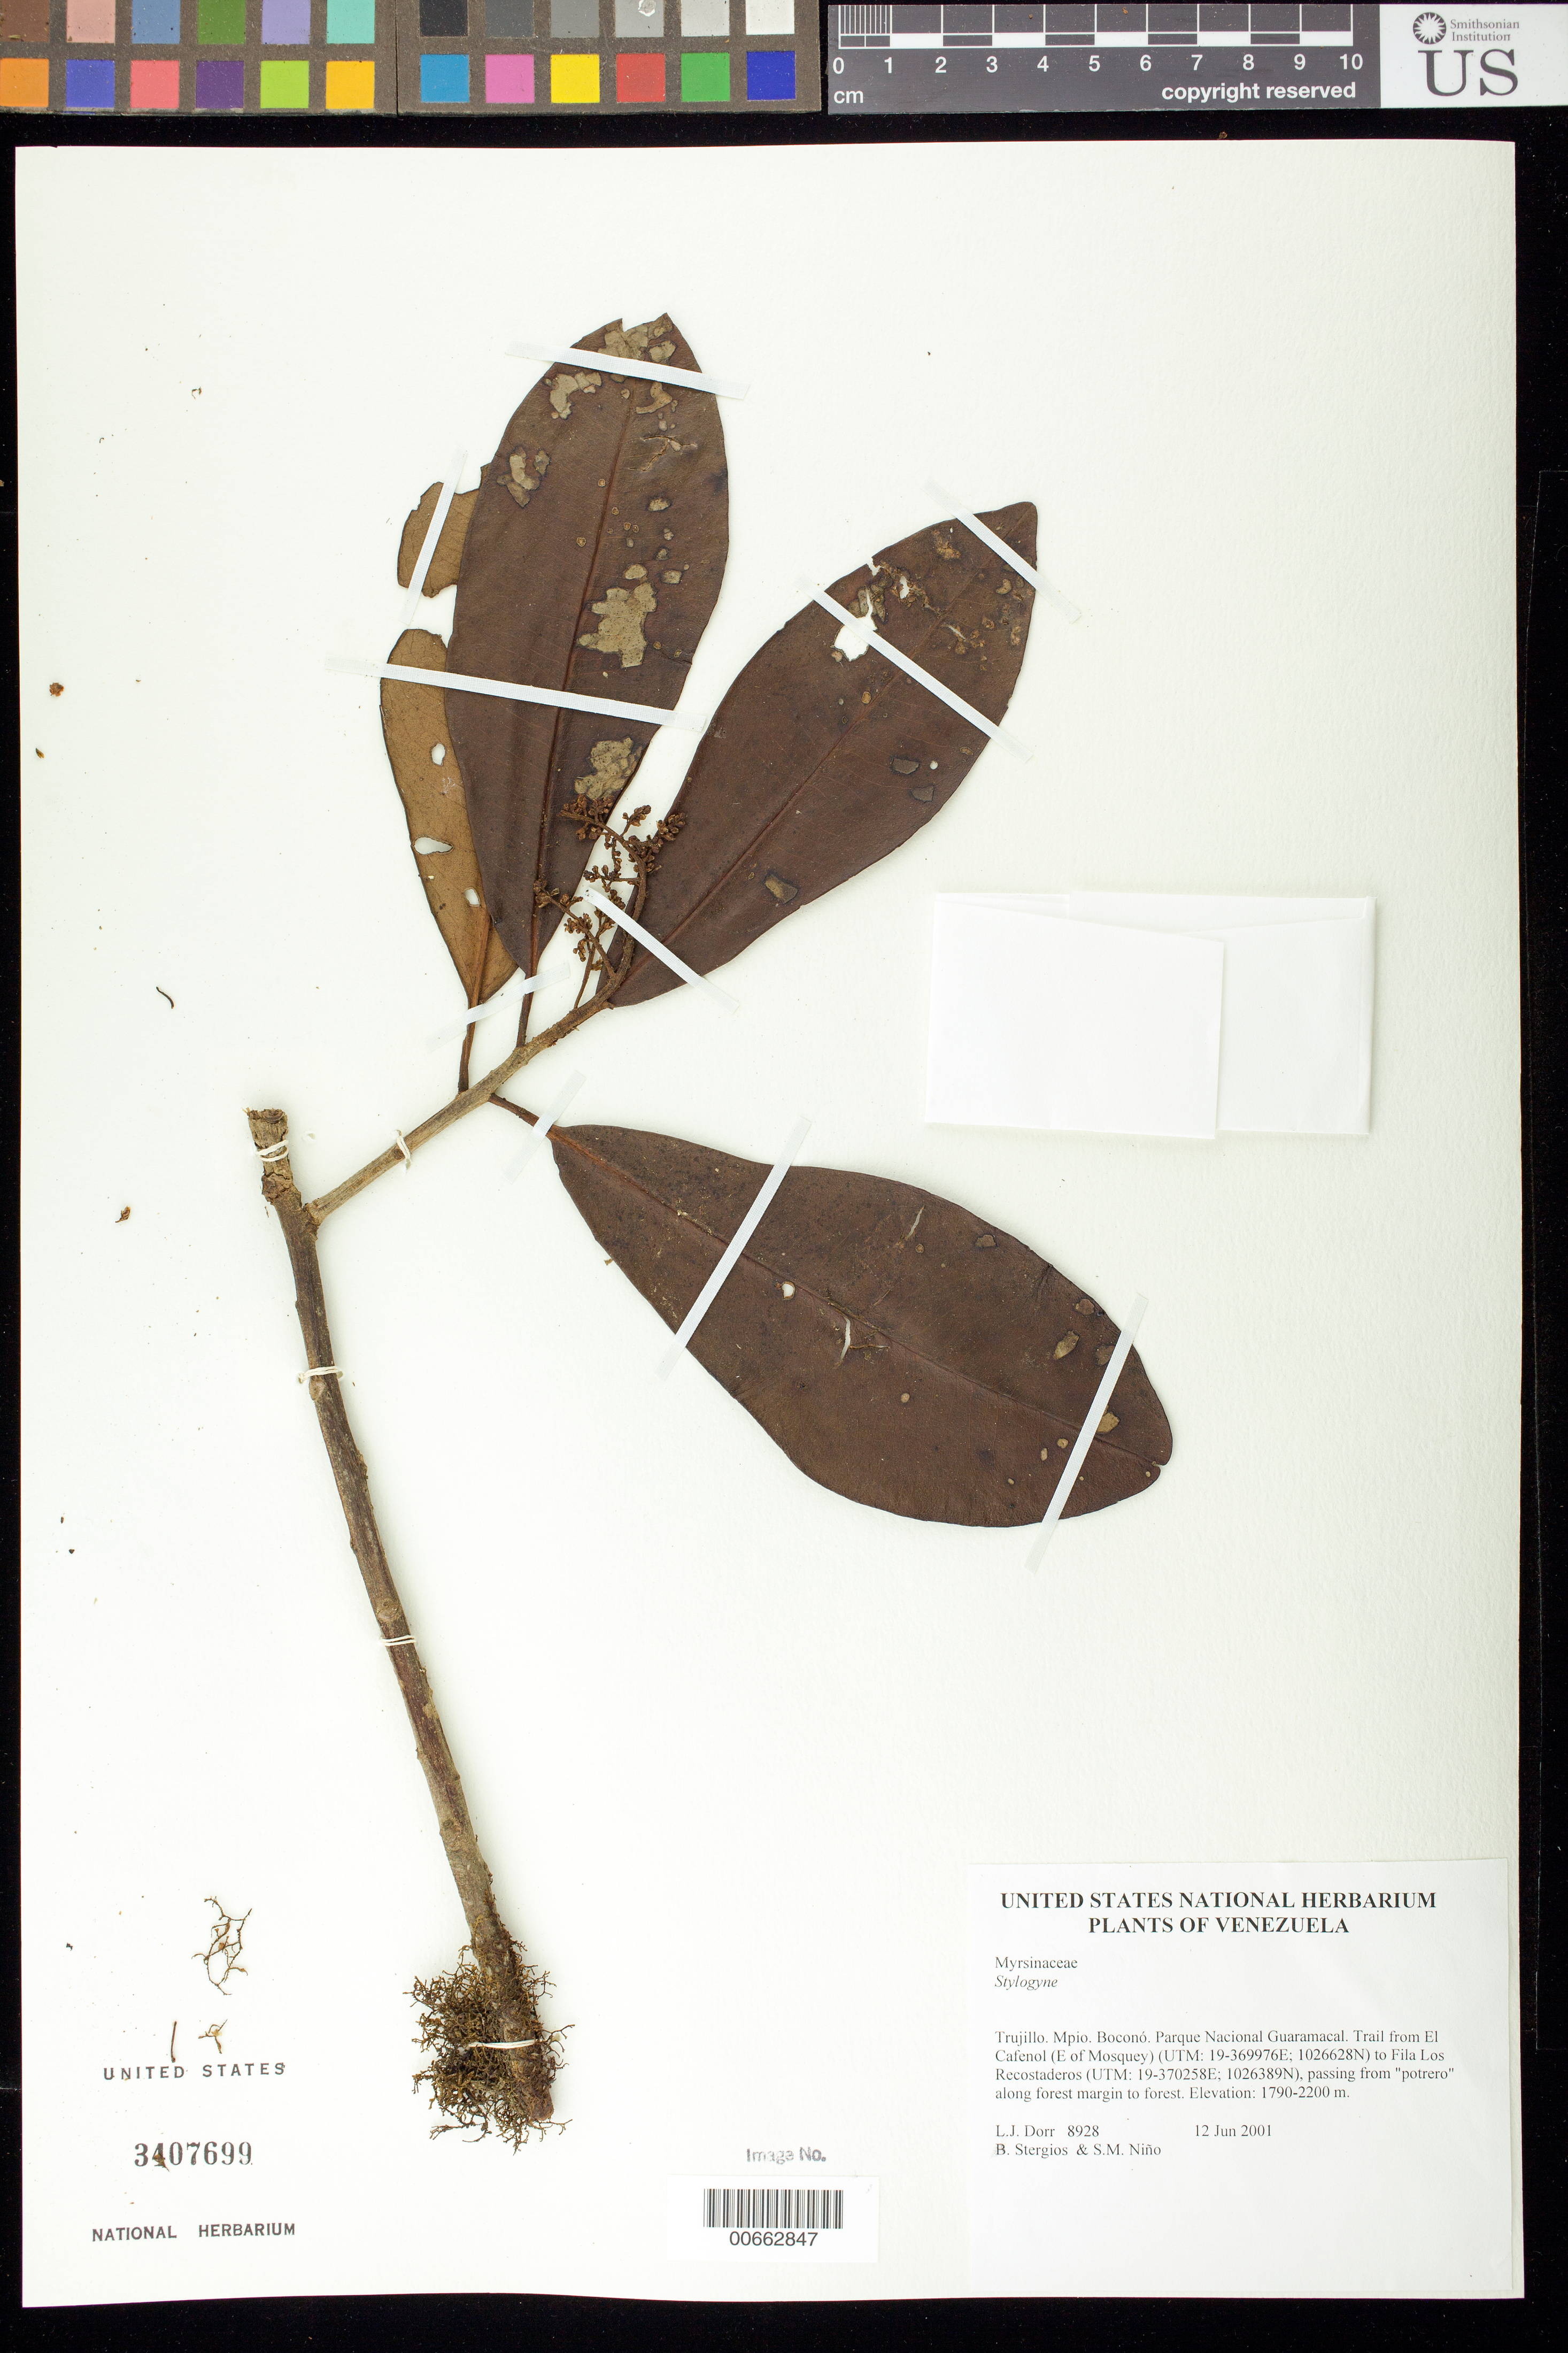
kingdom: Plantae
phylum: Tracheophyta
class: Magnoliopsida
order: Ericales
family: Primulaceae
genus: Stylogyne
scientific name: Stylogyne sp.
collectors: L. J. Dorr, B. G. Stergios & S. M. Niño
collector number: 8928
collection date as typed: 12 Jun 2001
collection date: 2001-06-12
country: Venezuela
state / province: Trujillo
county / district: Boconó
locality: Parque Nacional Guaramacal. Trail from El Cafenol (E of Mosquey) to Fila Los Recostaderos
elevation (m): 1790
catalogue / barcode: US 3407699